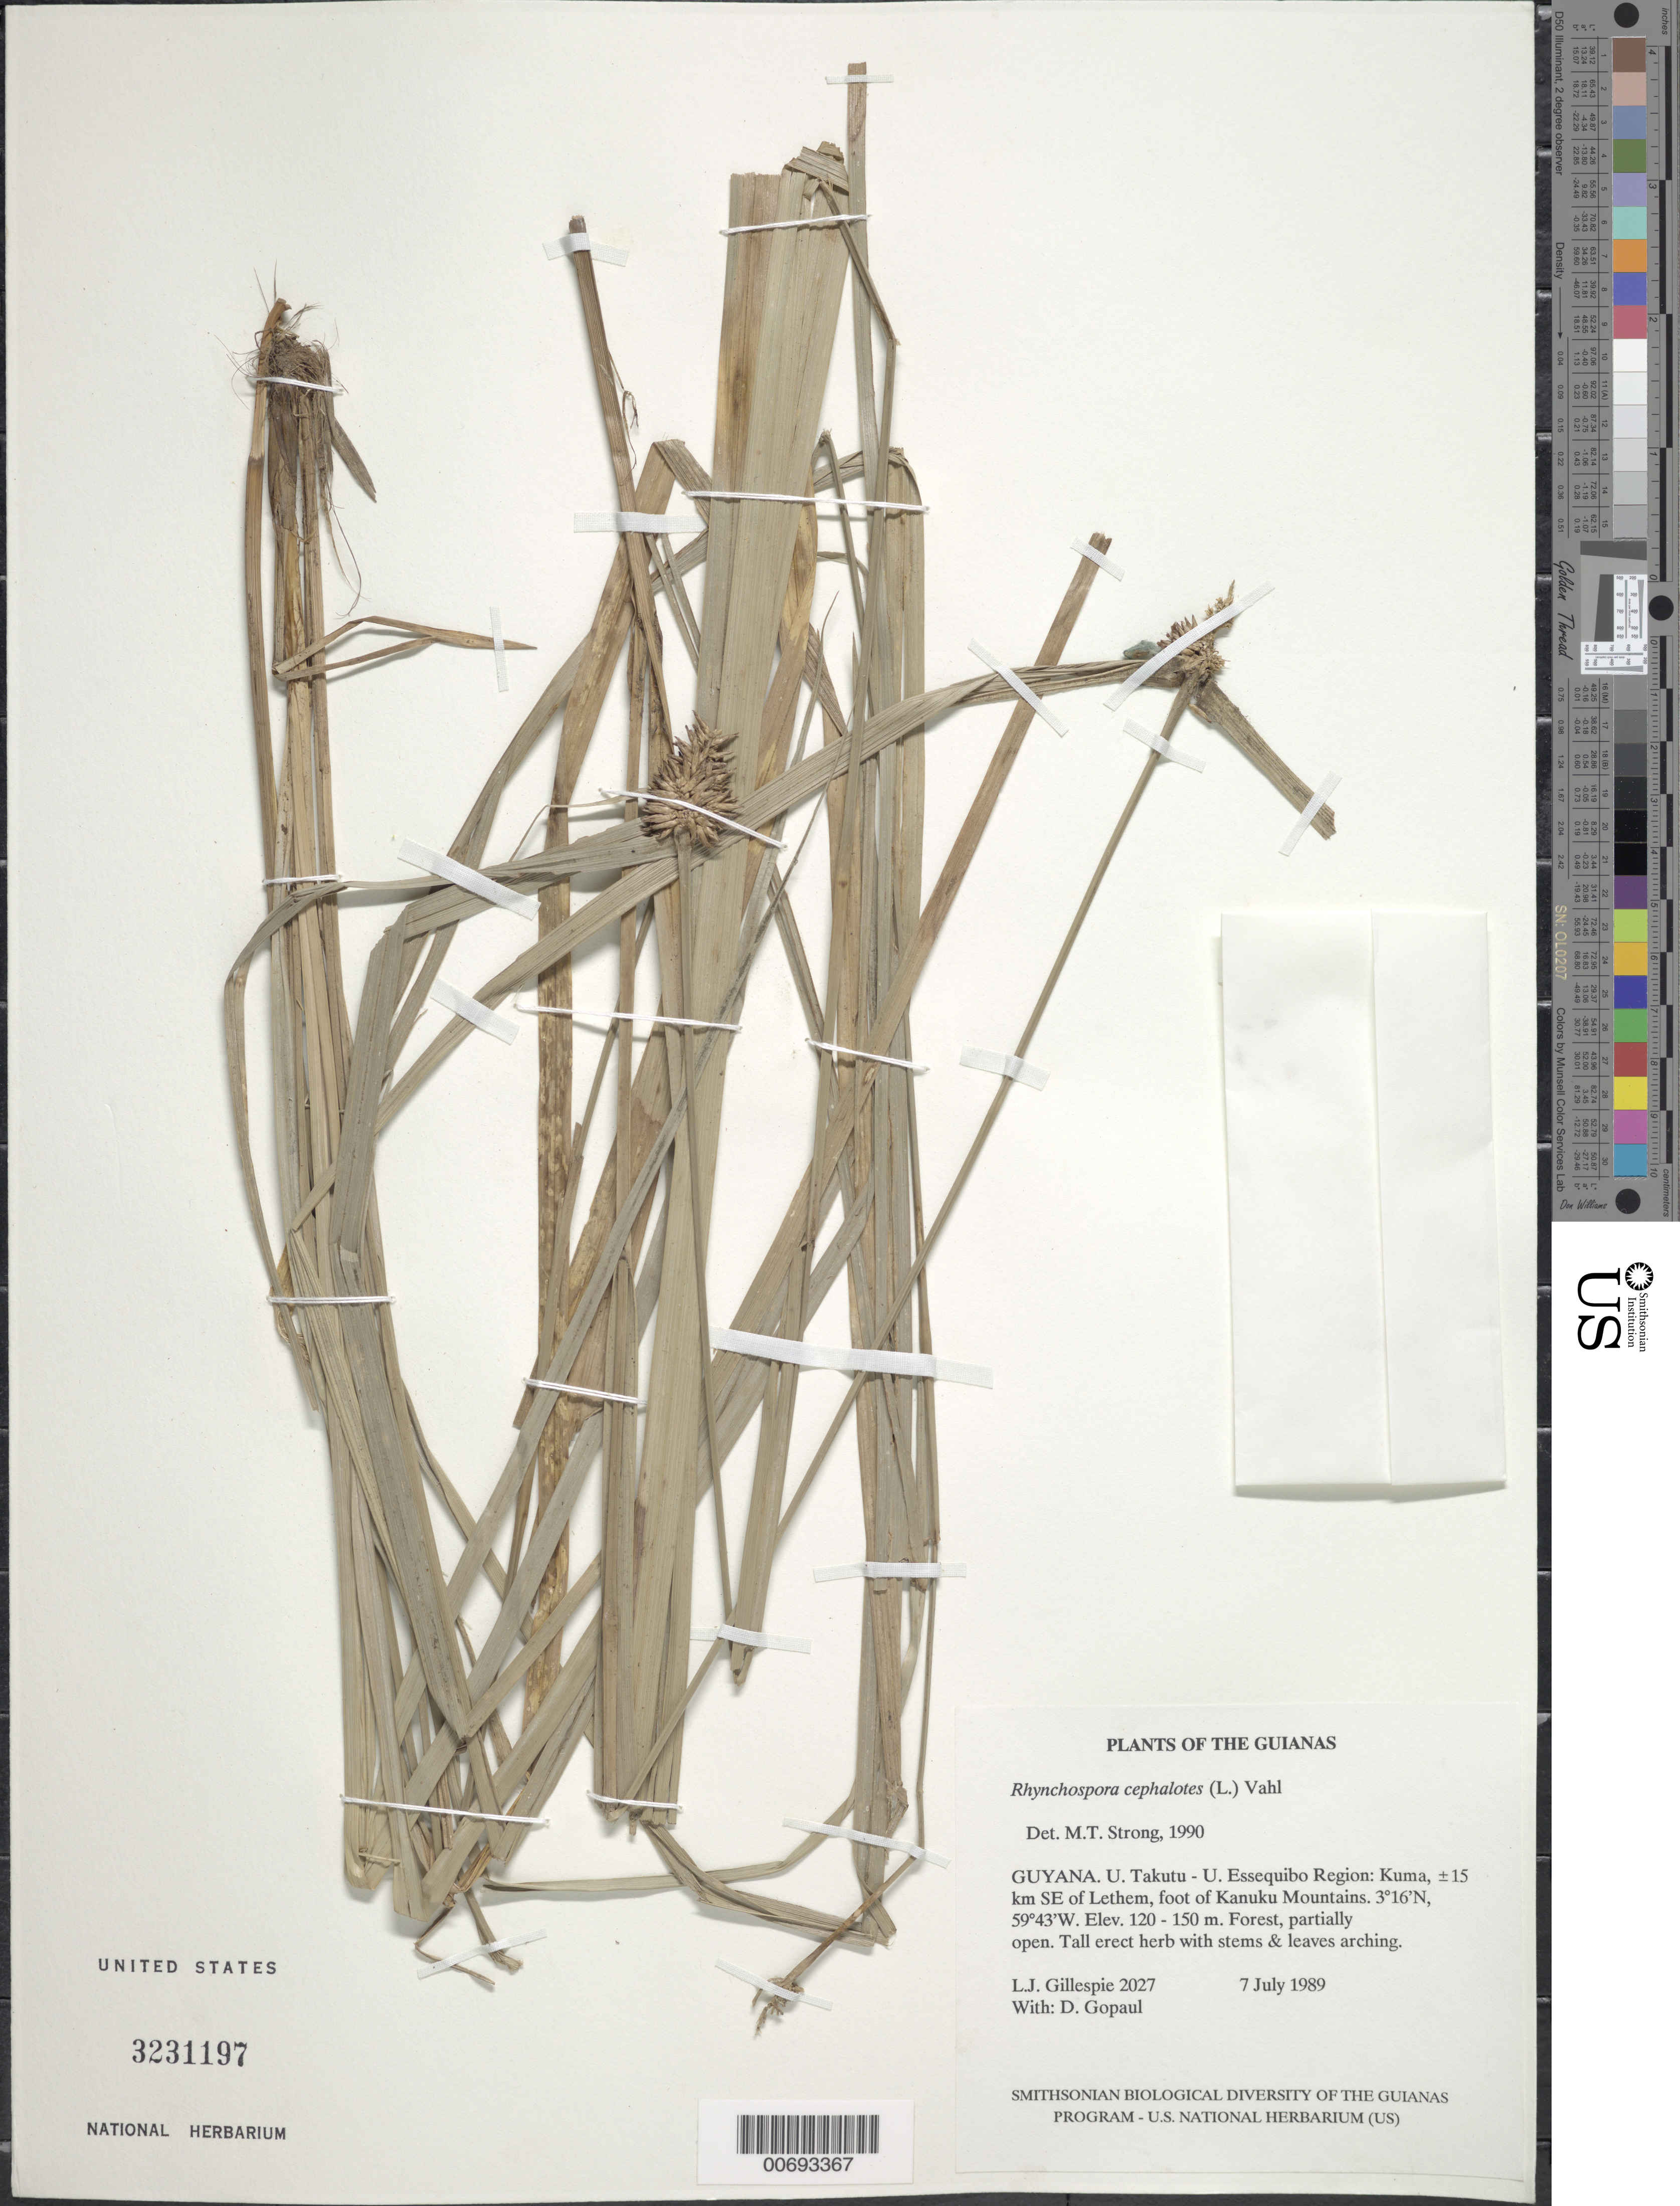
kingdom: Plantae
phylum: Tracheophyta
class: Liliopsida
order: Poales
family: Cyperaceae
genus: Rhynchospora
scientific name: Rhynchospora cephalotes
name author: (L.) Vahl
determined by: Strong, M. T., (US), Smithsonian Institution - National Museum of Natural History (UNITED STATES)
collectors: L. J. Gillespie & D. Gopaul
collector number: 2027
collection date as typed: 7 July 1989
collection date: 1989-07-07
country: Guyana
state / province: U. Takutu-U. Essequibo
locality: Kuma, ±15 km SE of Lethem, foot of Kanuku Mountains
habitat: Forest, partially open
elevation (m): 120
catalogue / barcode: US 3231197